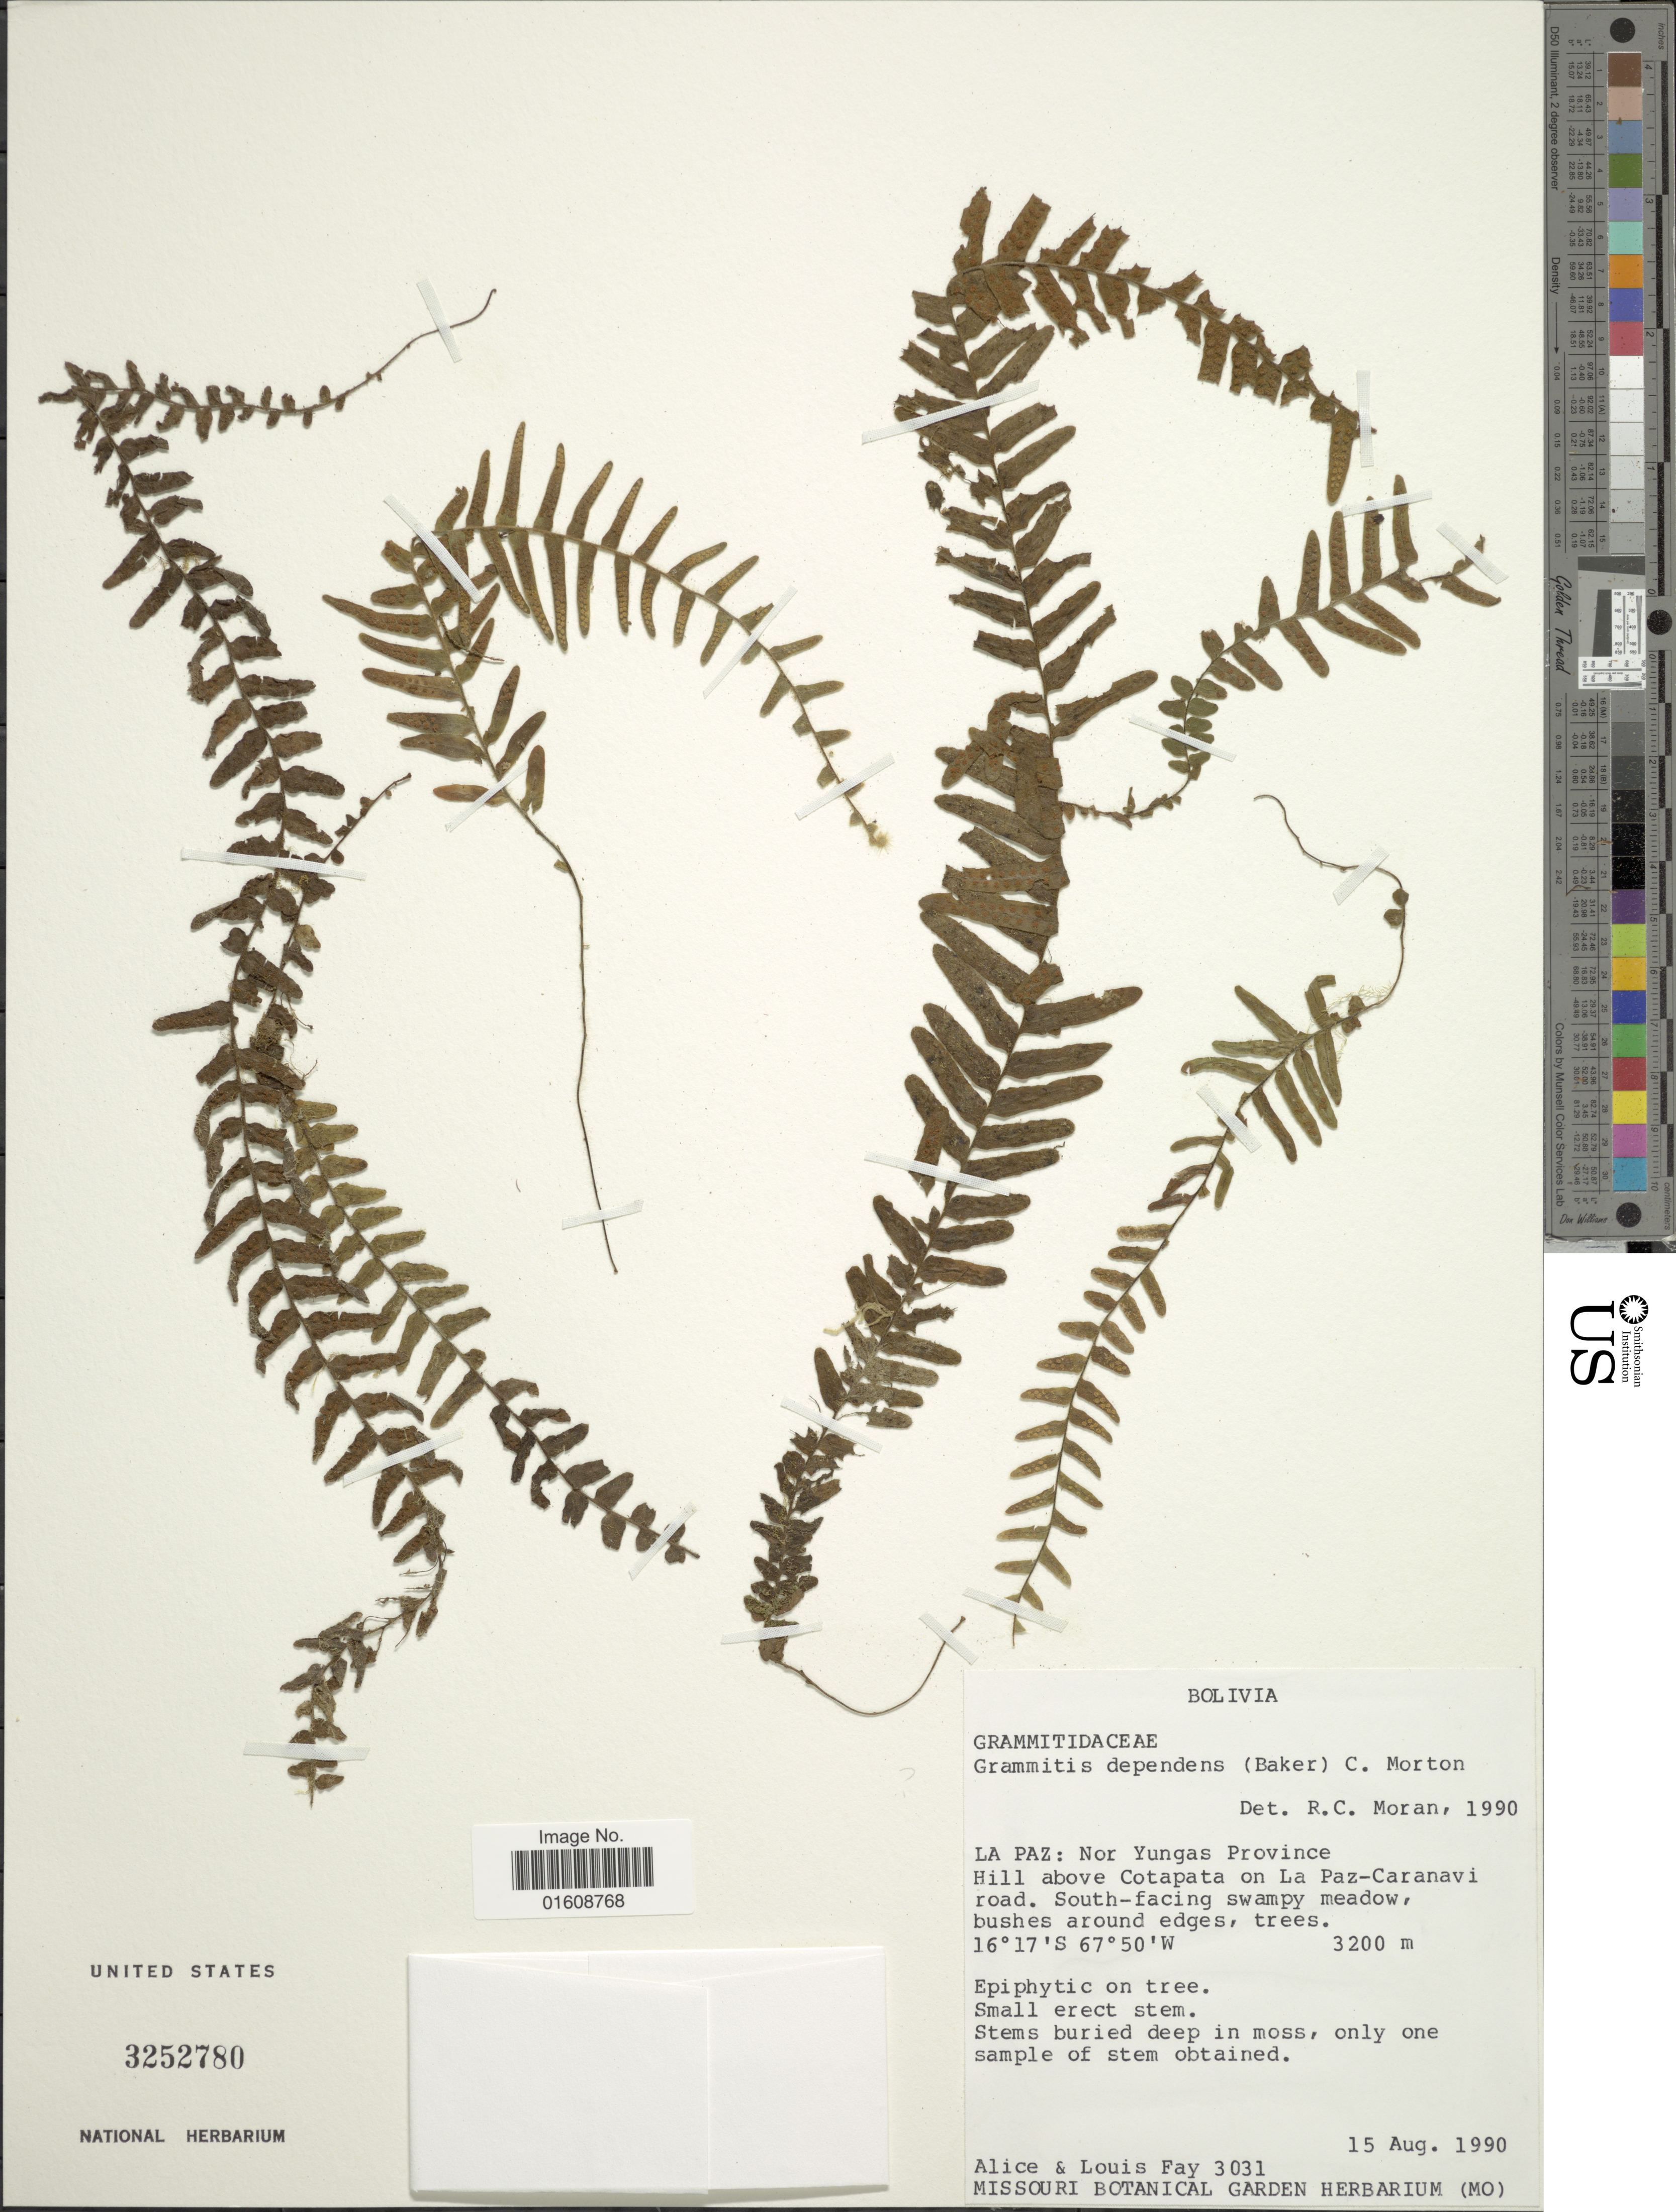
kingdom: Plantae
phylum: Tracheophyta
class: Polypodiopsida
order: Polypodiales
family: Polypodiaceae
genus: Alansmia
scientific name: Alansmia dependens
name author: (Baker) Moguel & M. Kessler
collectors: A. Fay & L. Fay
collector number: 3031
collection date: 1990-08-15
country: Bolivia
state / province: La Paz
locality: Nor Yungas Province. Hill above Cotapata on La Paz-Caranavi road. South-facing swampy meadow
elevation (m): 3200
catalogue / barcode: US 3252780